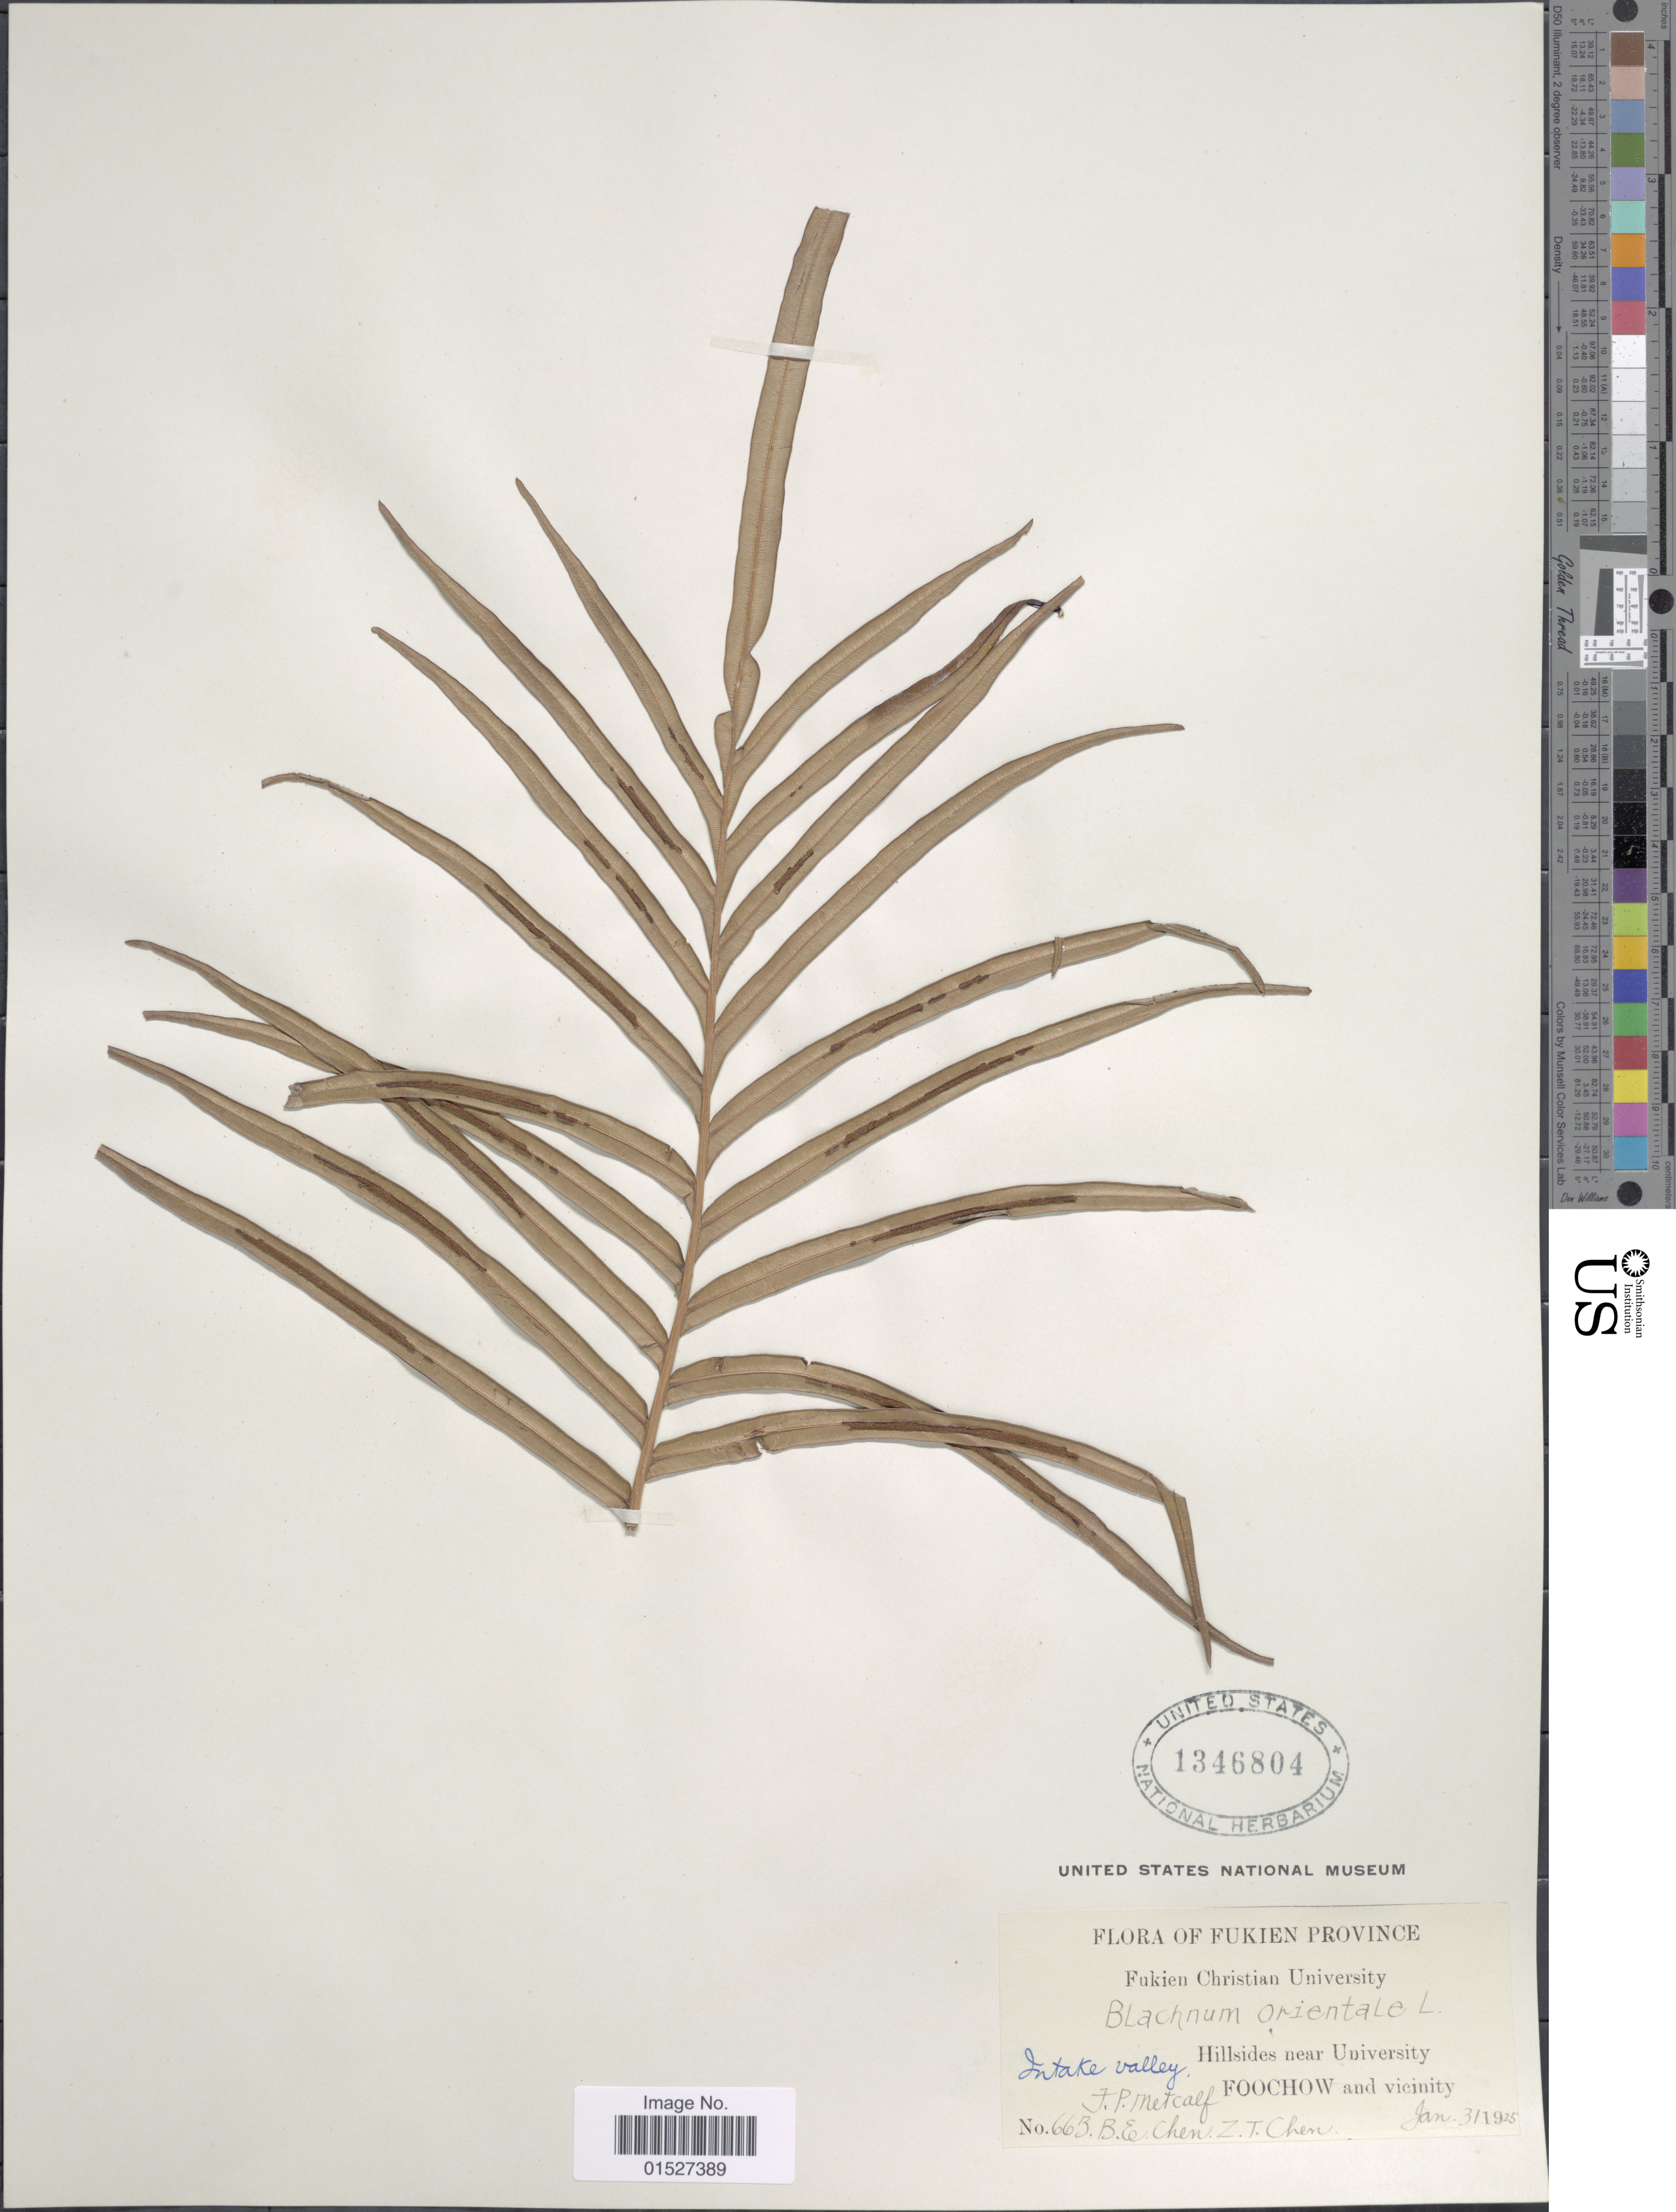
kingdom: Plantae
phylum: Tracheophyta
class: Polypodiopsida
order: Polypodiales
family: Blechnaceae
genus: Blechnum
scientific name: Blechnum orientale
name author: L.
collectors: J. Metcalf, B. Chen & Z. Chen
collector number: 663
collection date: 1925-01-31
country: China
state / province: Fujian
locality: Fukien Province. Hillsides near University. Intake valley. Foochow and vicinity.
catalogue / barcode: US 1346804